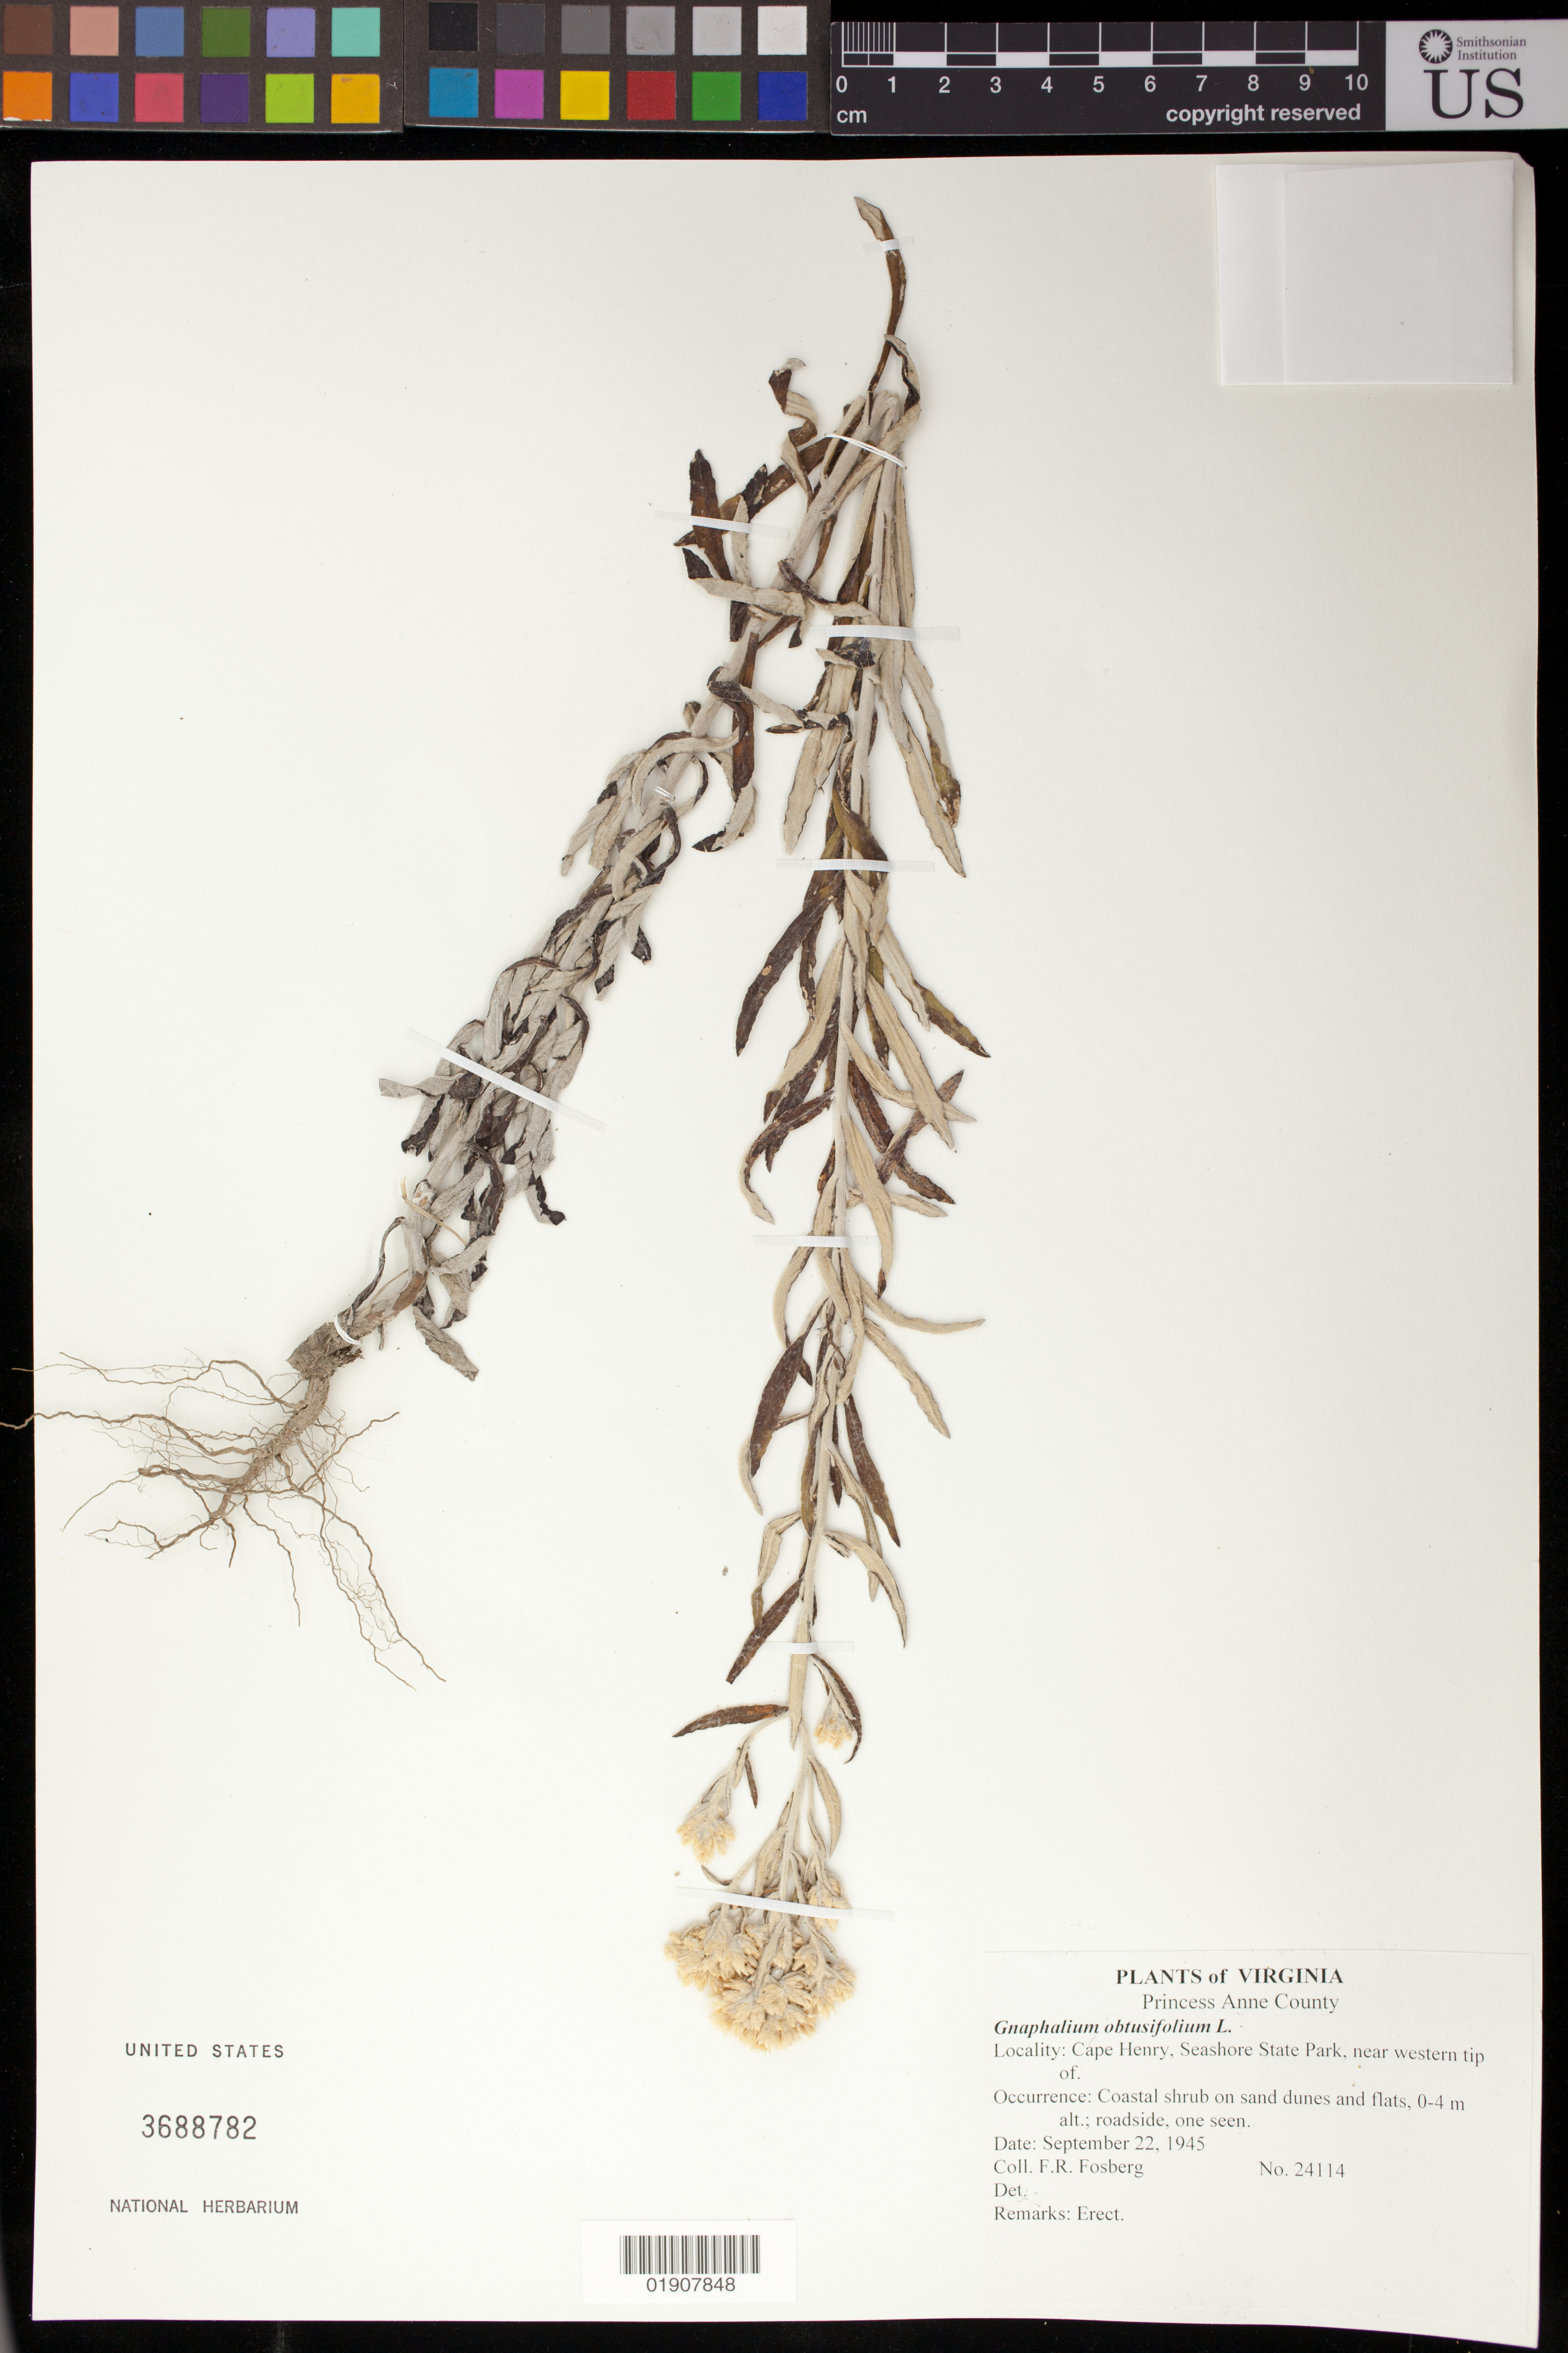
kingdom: Plantae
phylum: Tracheophyta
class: Magnoliopsida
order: Asterales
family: Asteraceae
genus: Pseudognaphalium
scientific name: Pseudognaphalium obtusifolium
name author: (L.) Hilliard & B.L. Burtt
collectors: F. R. Fosberg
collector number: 24114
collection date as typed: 22 Sep 1945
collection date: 1945-09-22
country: United States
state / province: Virginia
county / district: City of Virginia Beach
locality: Princess Anne County, Cape Henry, Seashore State Park, near western tip of. [Princess Anne County is now part of City of Virginia Beach.]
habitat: Coastal shrub on sand dunes and flats; roadside.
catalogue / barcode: US 3688782